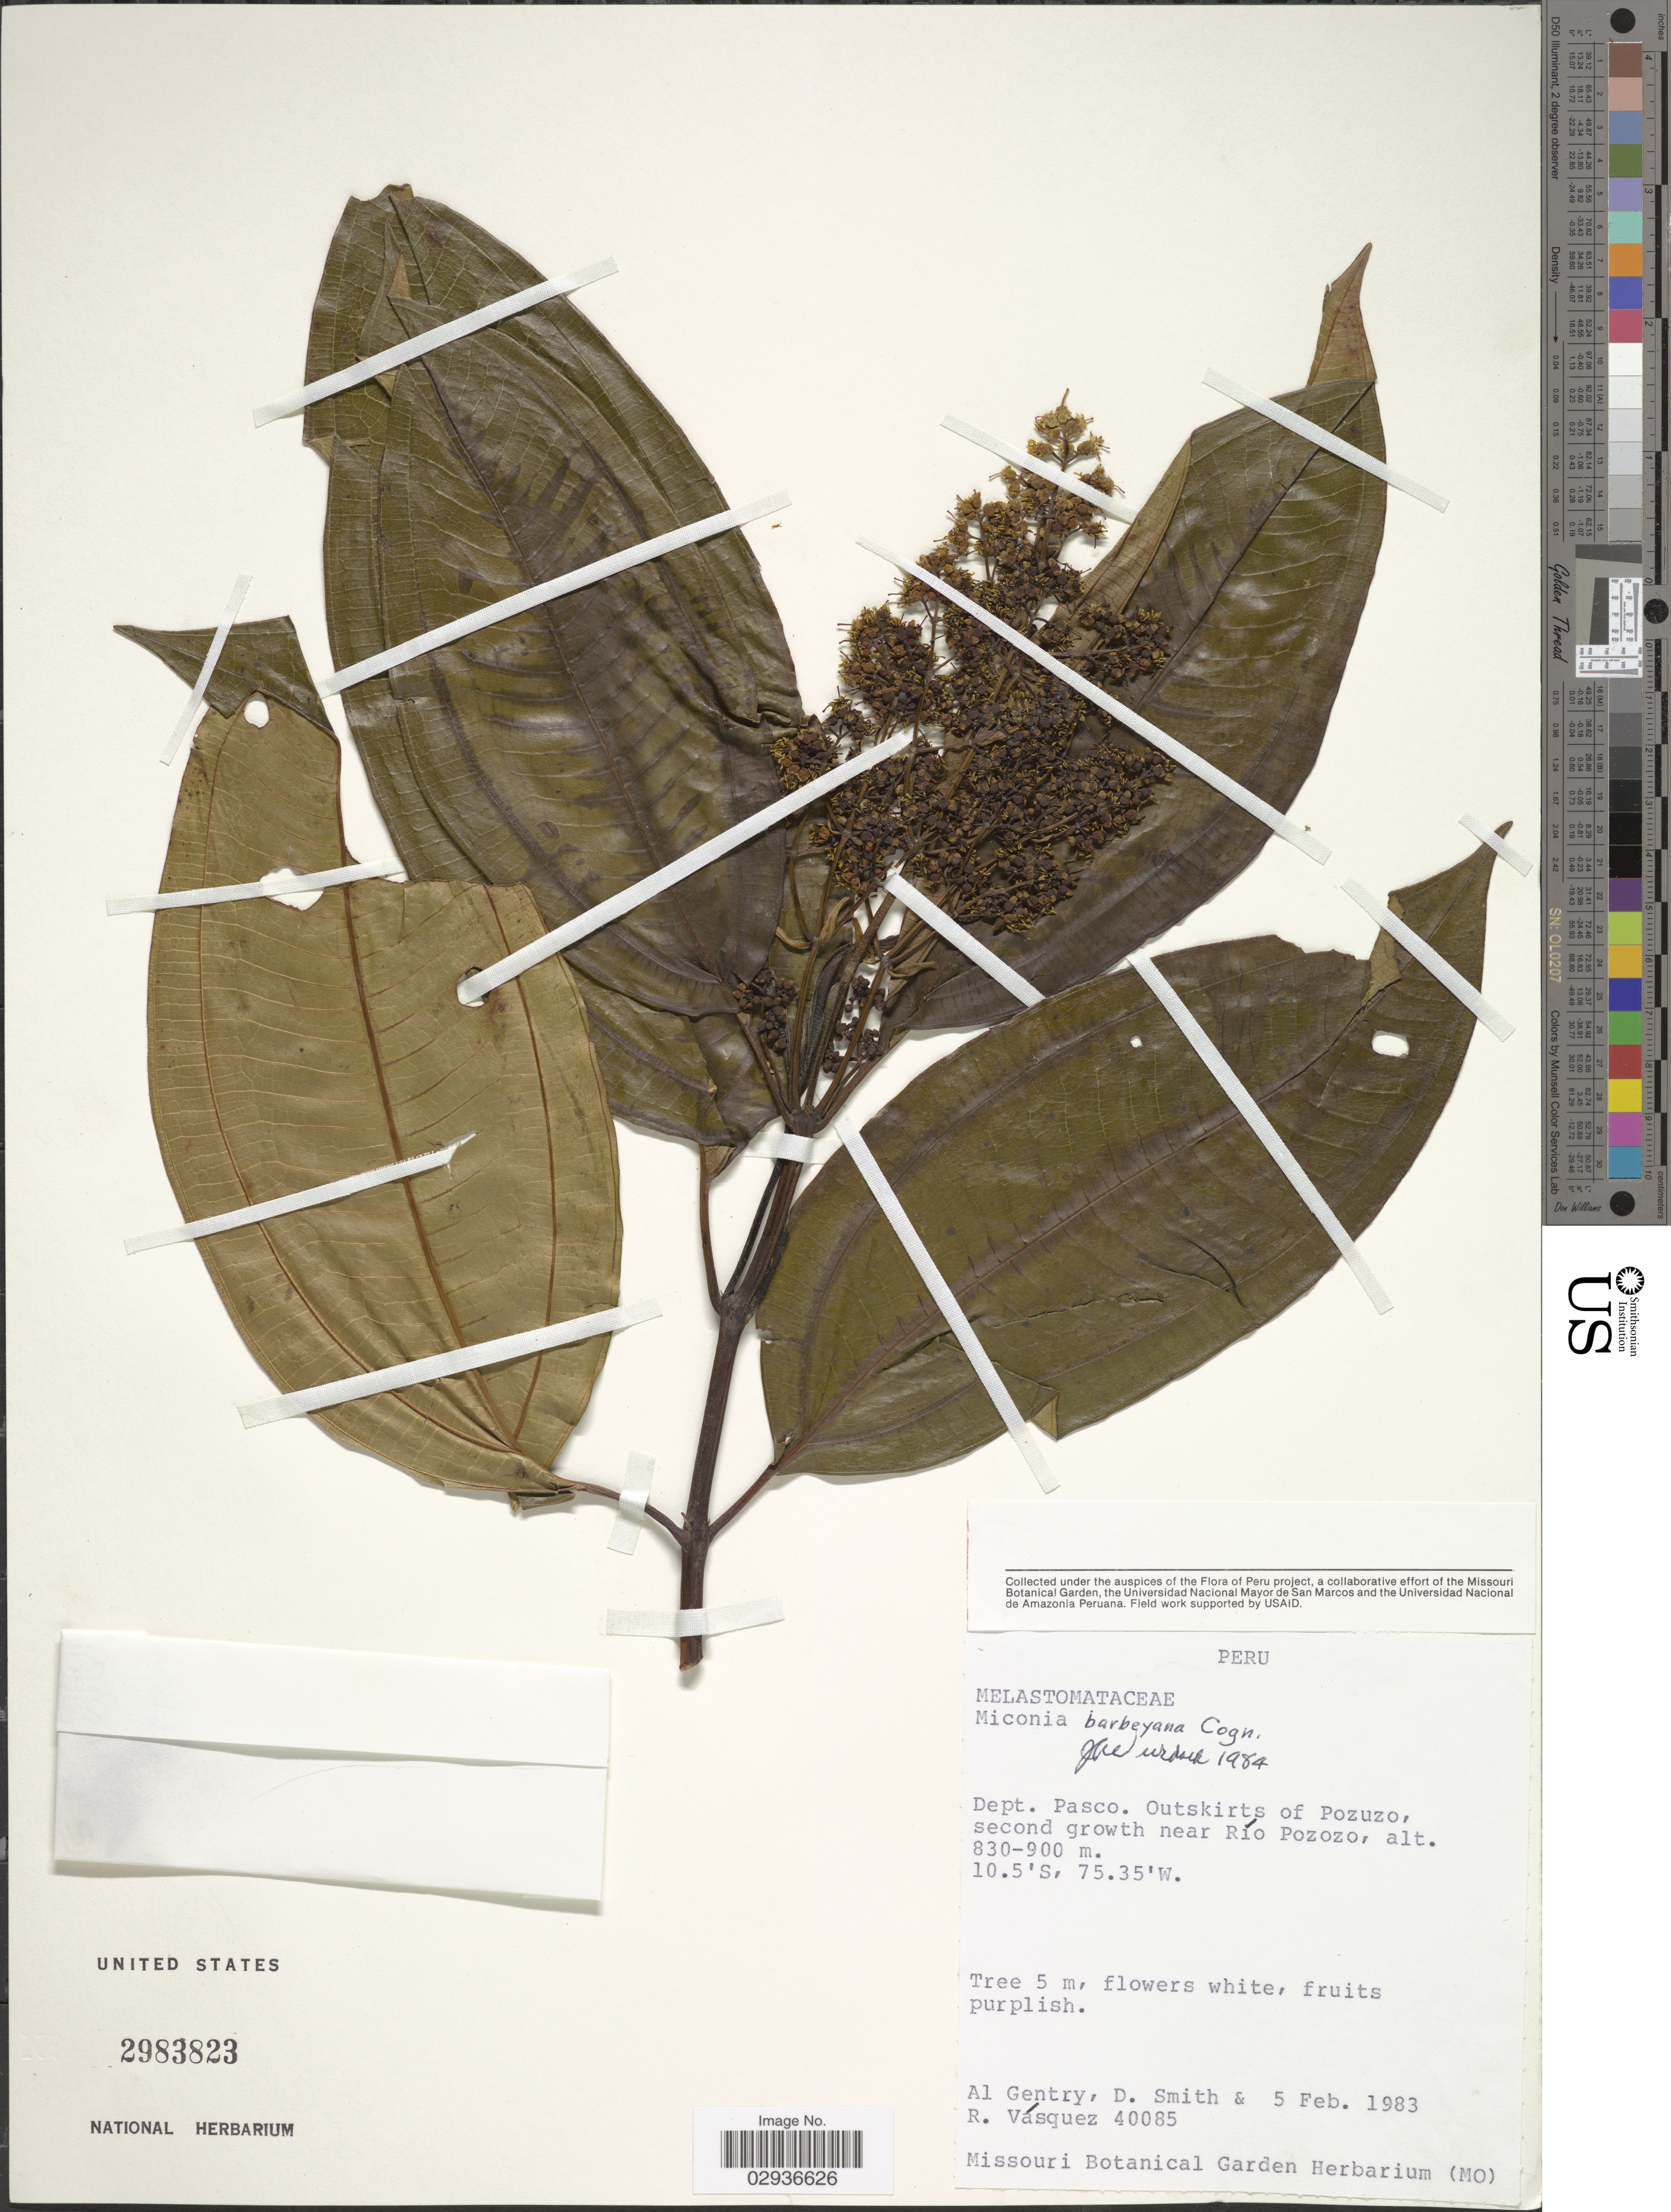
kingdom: Plantae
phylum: Tracheophyta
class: Magnoliopsida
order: Myrtales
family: Melastomataceae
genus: Miconia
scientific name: Miconia barbeyana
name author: Cogn.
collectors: A. H. Gentry, D. Smith & R. Vásquez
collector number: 40085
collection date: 1983-02-05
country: Peru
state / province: Pasco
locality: Dept. Pasco. Outskirts of Pozuzo.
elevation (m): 830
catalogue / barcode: US 2983823